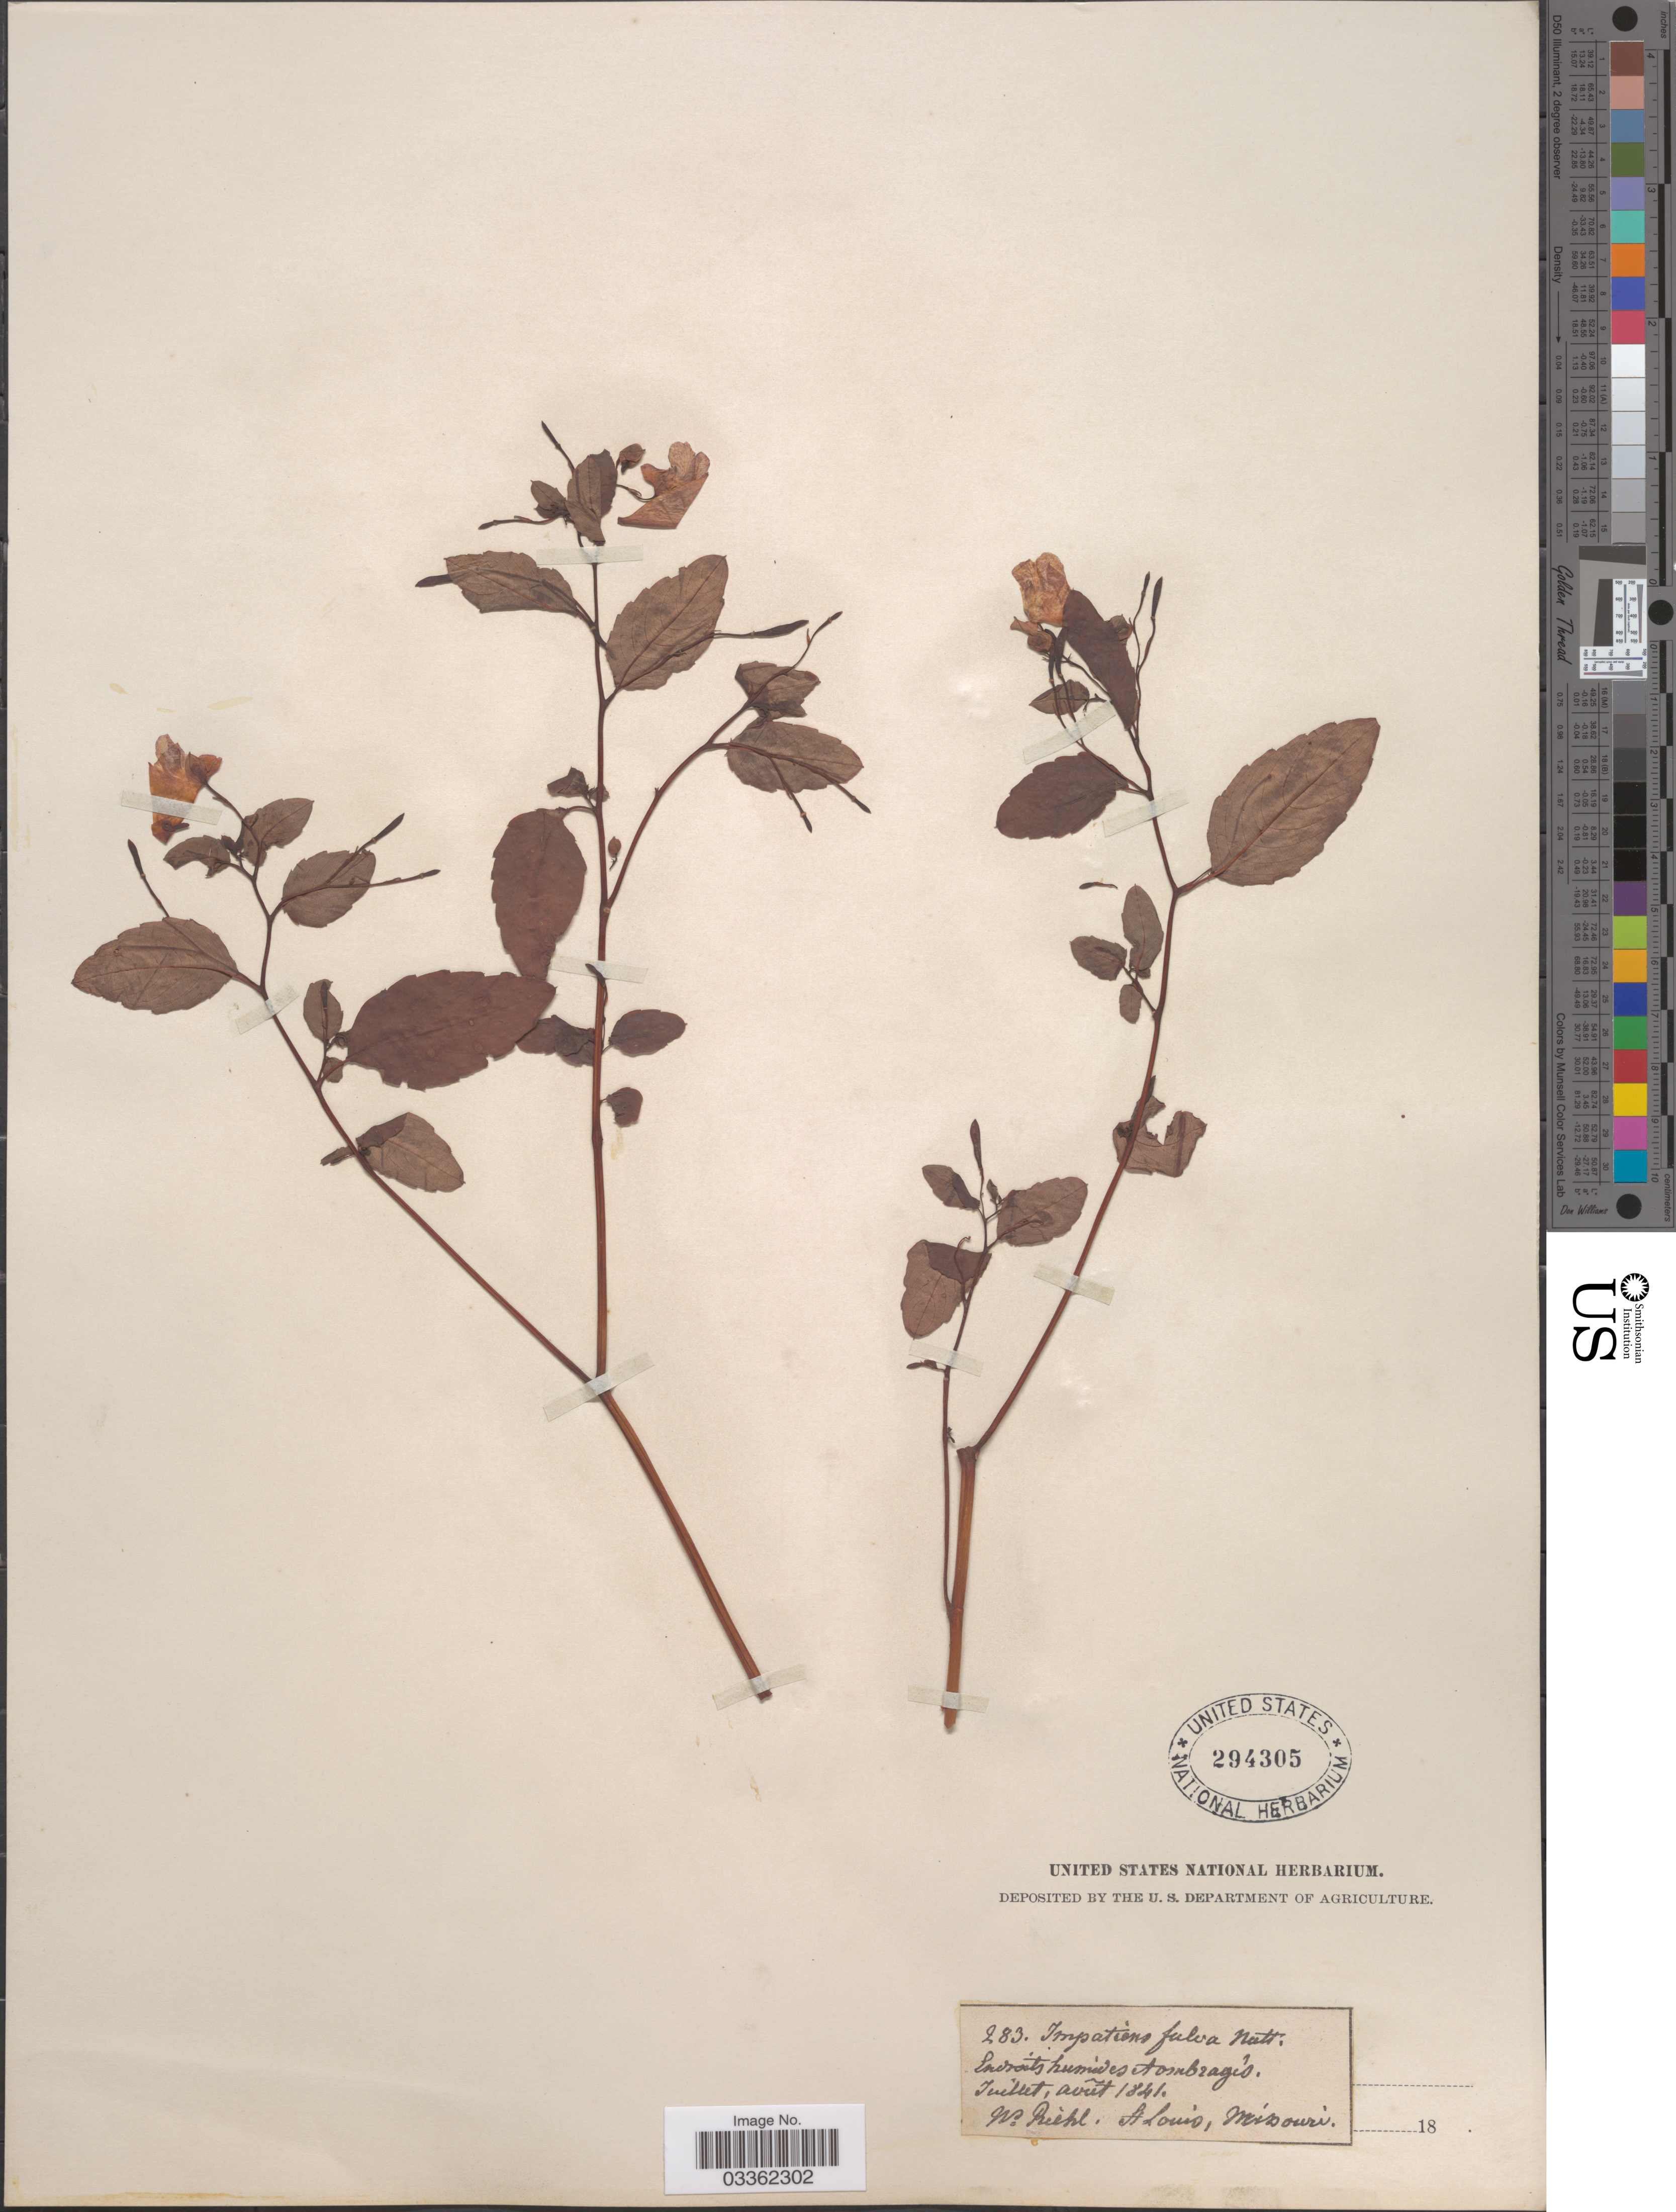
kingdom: Plantae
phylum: Tracheophyta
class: Magnoliopsida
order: Ericales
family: Balsaminaceae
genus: Impatiens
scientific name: Impatiens capensis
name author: Meerb.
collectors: N. Riehl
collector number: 283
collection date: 1841-07/1841-08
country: United States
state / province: Missouri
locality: St. Louis.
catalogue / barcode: US 294305